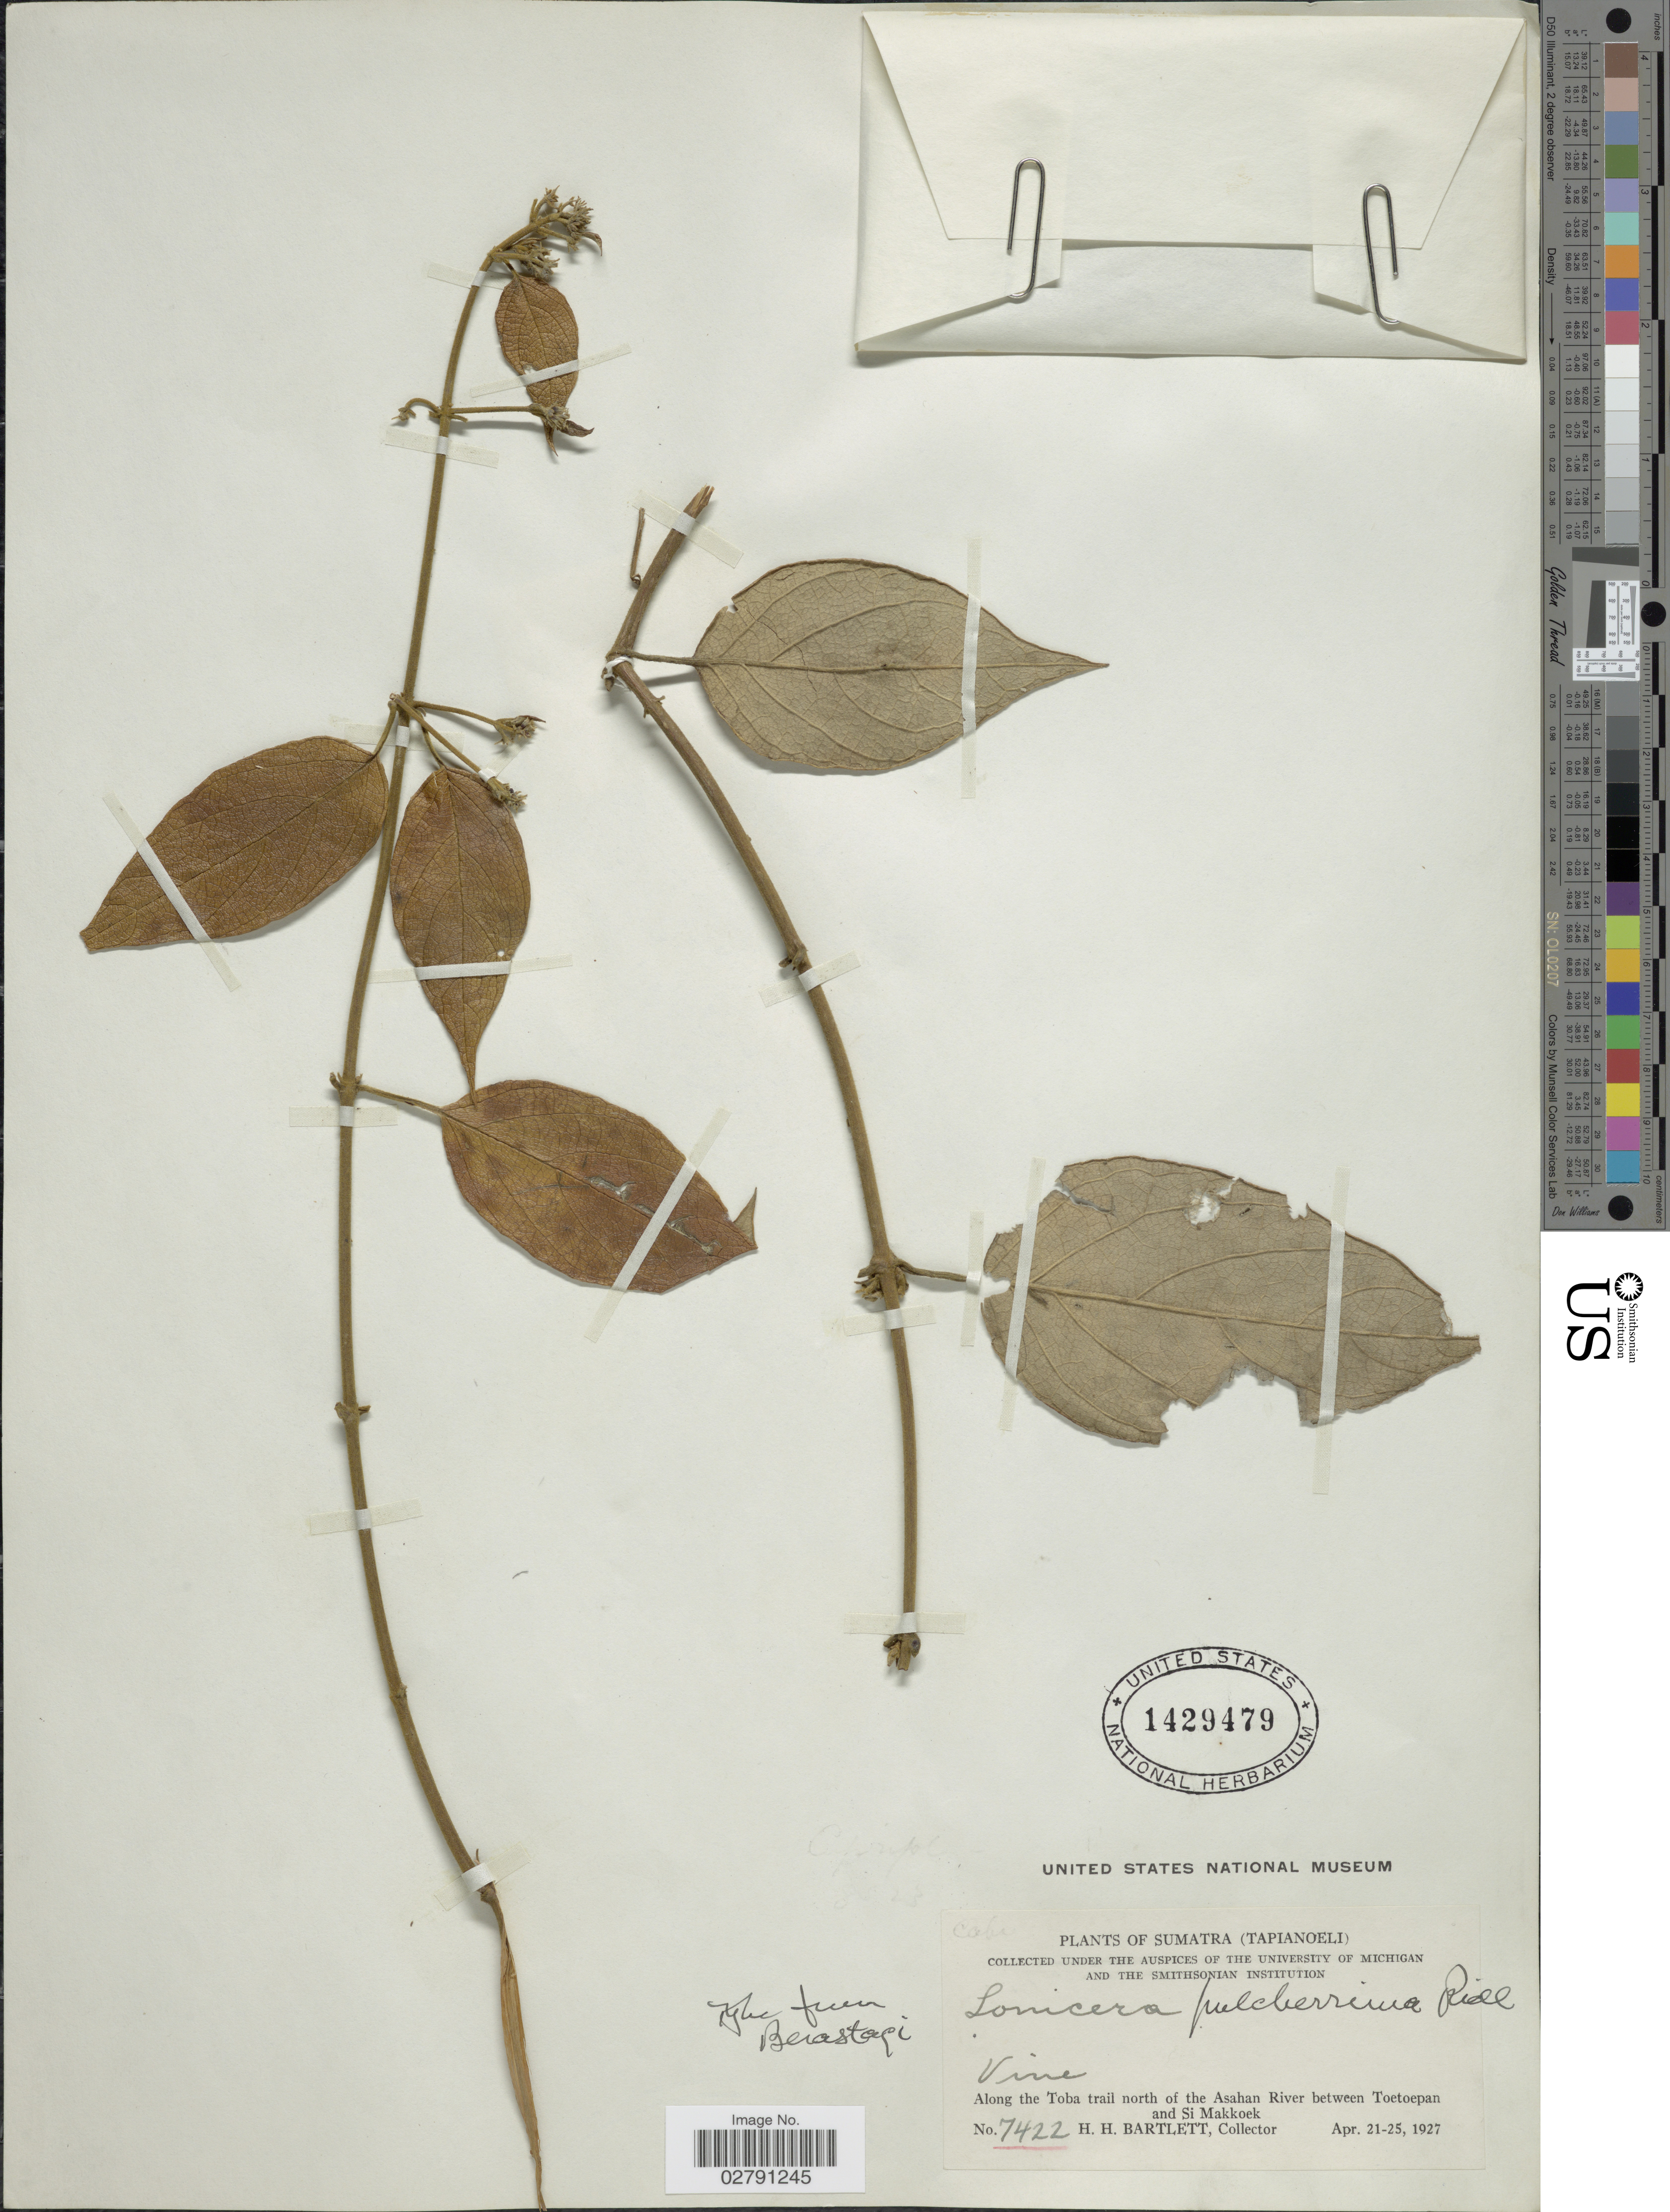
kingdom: Plantae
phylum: Tracheophyta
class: Magnoliopsida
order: Dipsacales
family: Caprifoliaceae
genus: Lonicera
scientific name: Lonicera pulcherrima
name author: Ridl.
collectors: H. H. Bartlett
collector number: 7422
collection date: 1927-04-21/1927-04-25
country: Indonesia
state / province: Sumatra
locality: (Tapianoeli). Along the Toba trail north of the Asahan River between Toetoepan and Si Makkoek.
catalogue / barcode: US 1429479